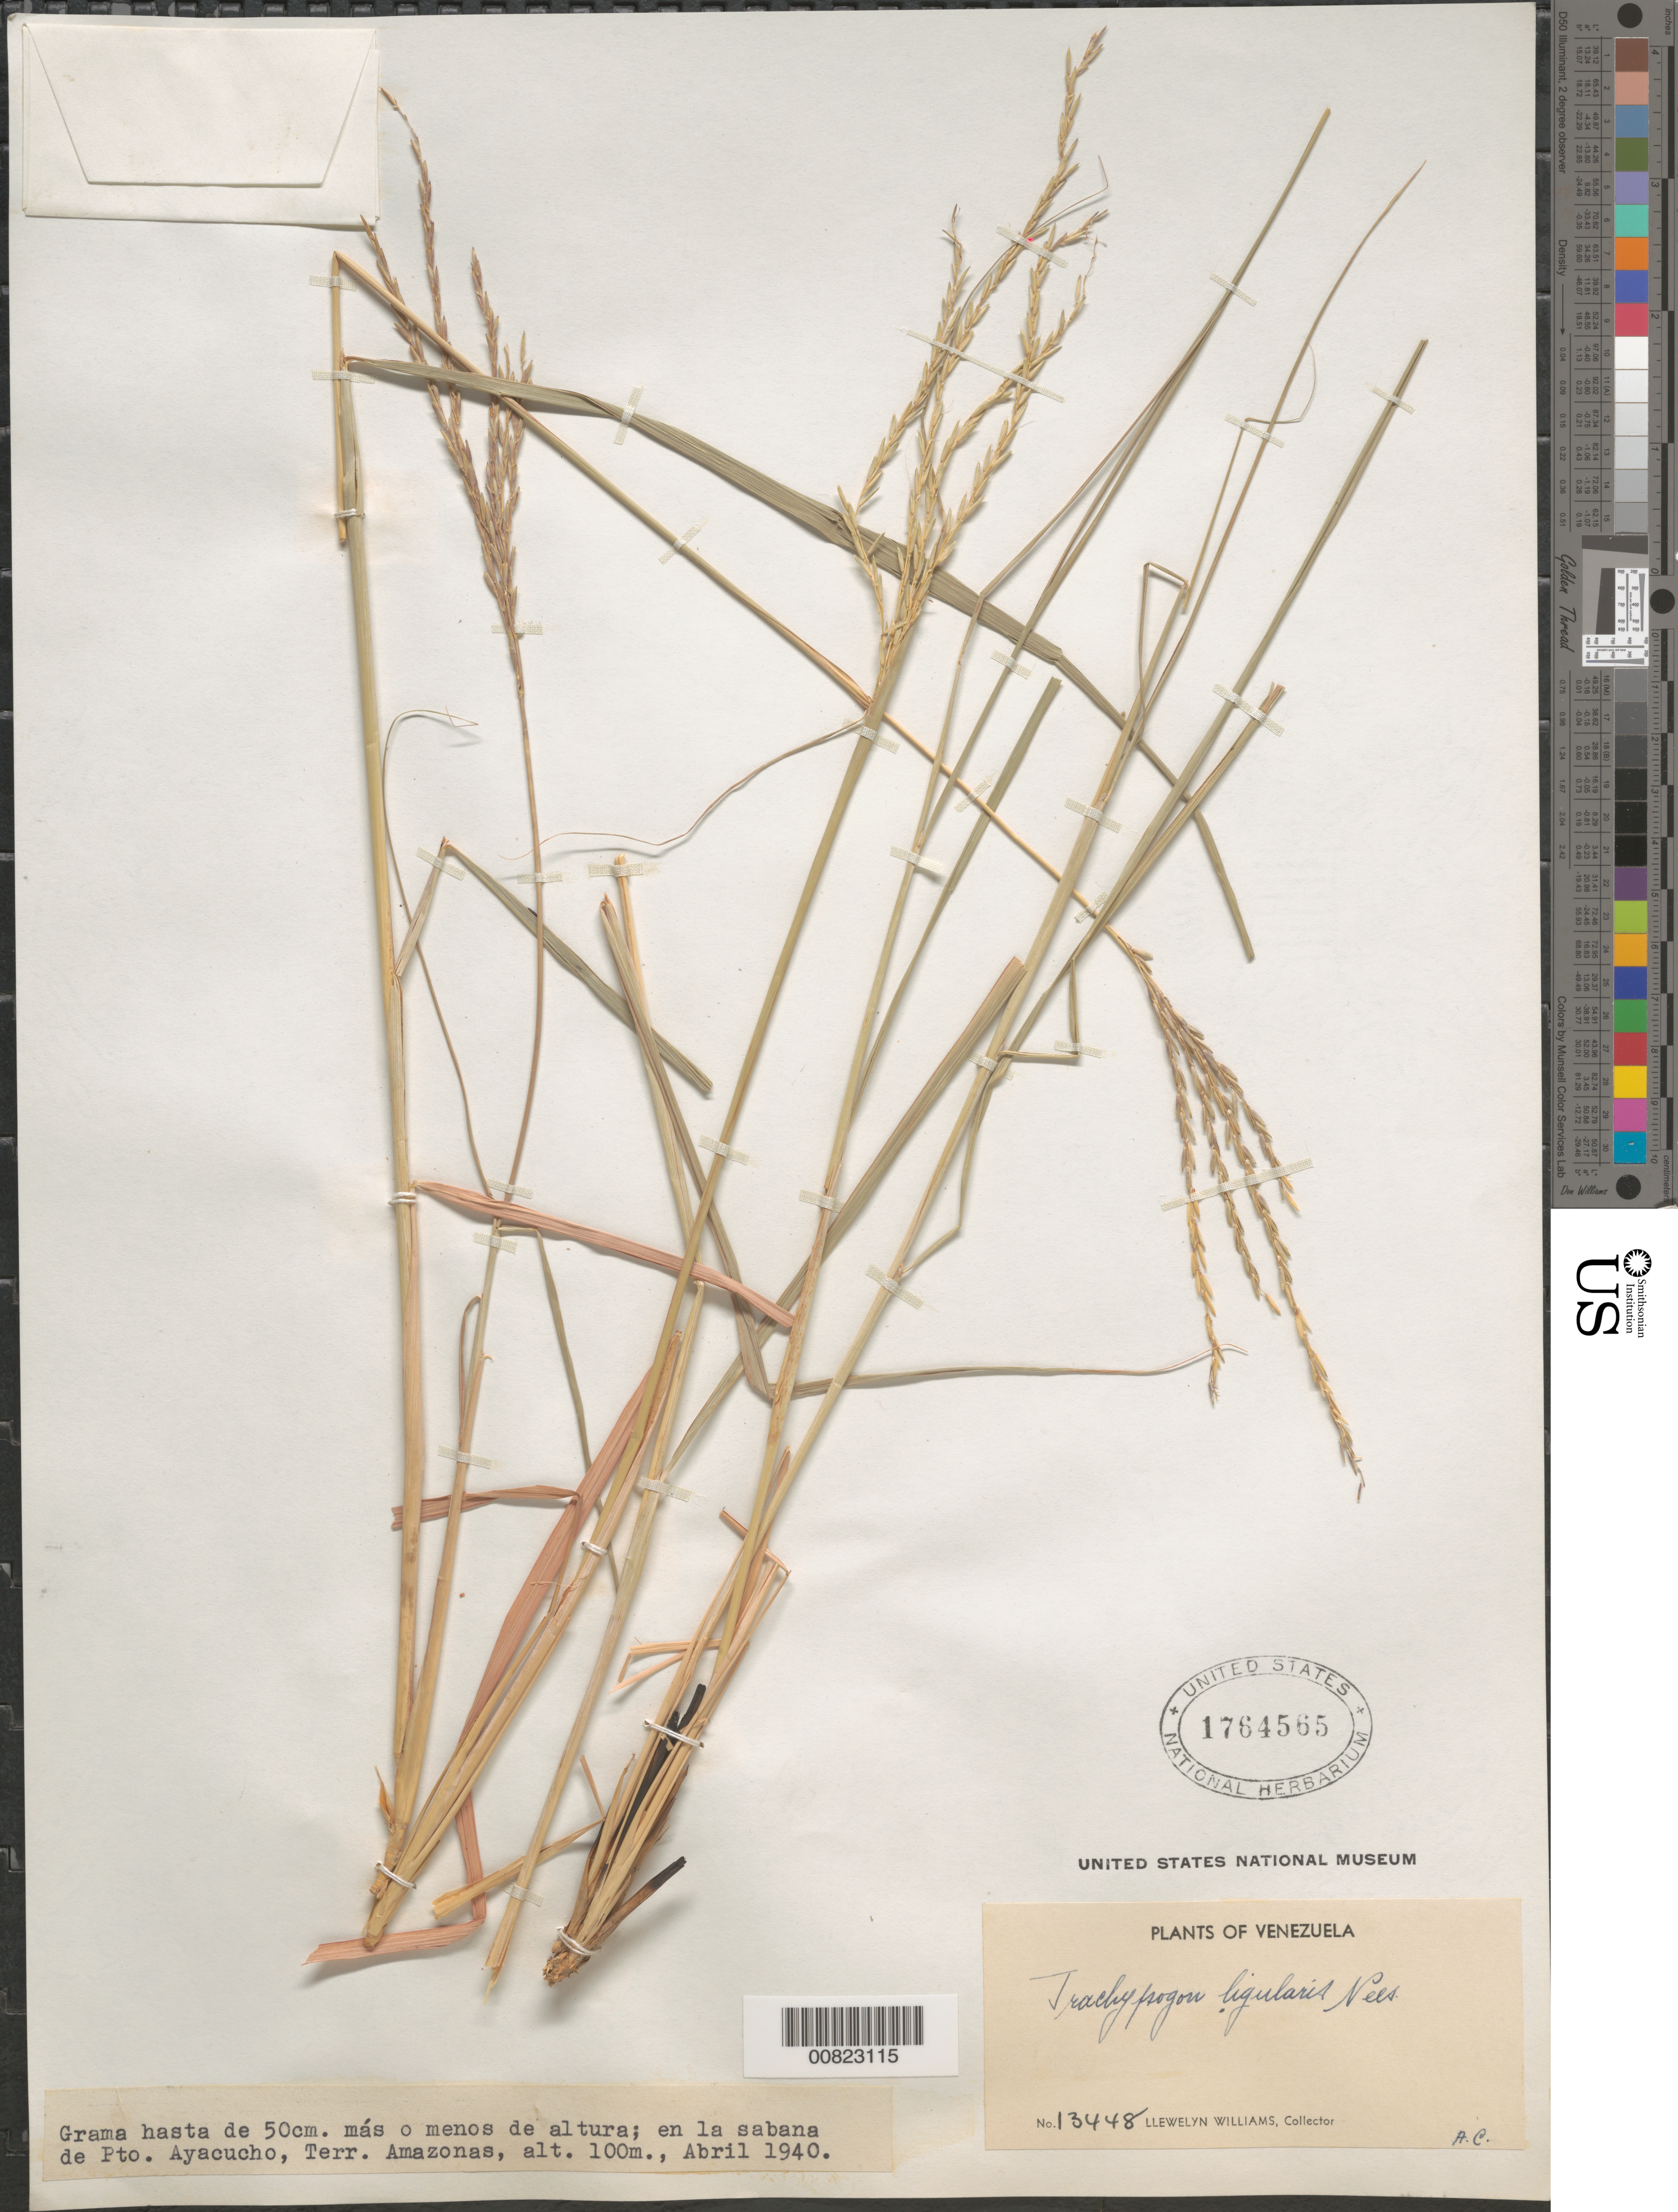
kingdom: Plantae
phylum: Tracheophyta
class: Liliopsida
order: Poales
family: Poaceae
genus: Trachypogon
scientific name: Trachypogon ligularis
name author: Nees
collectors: Ll. Williams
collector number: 13448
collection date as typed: Apr-40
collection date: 1940-04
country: Venezuela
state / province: Amazonas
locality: Puerto Ayacucho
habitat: Savanna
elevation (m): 100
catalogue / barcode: US 1764565